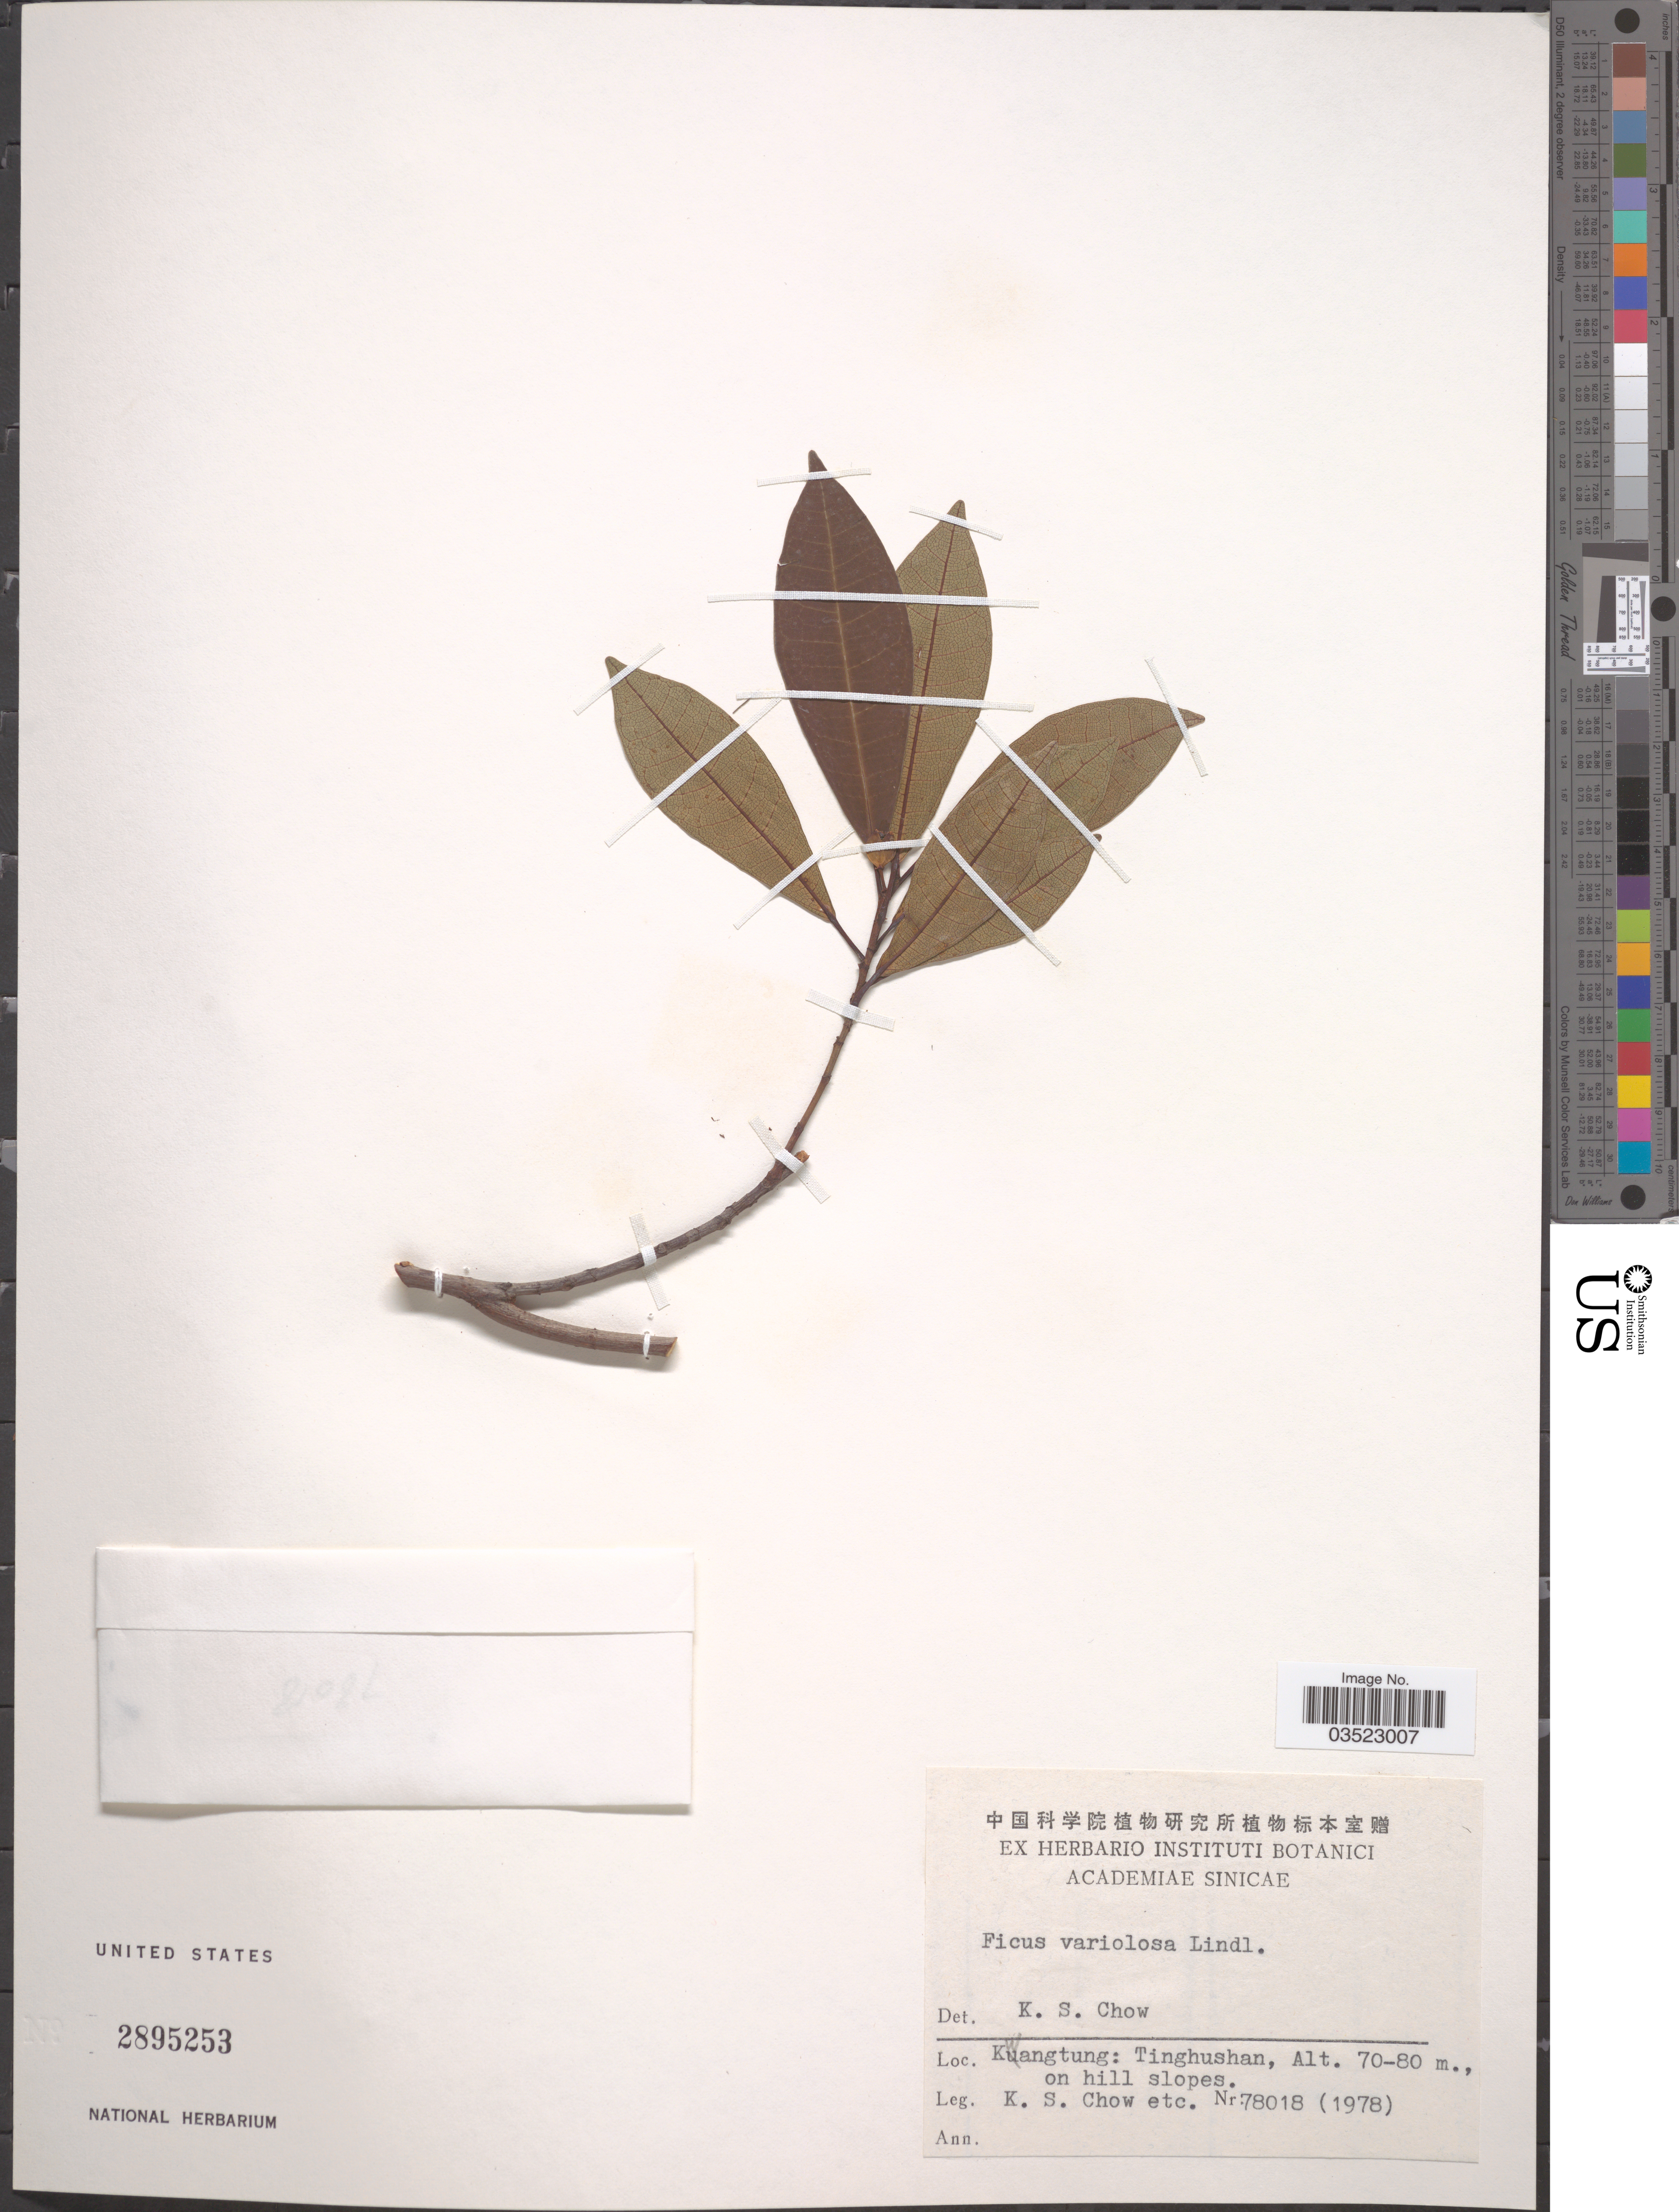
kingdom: Plantae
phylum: Tracheophyta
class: Magnoliopsida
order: Rosales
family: Moraceae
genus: Ficus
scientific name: Ficus variolosa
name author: Lindl. ex Benth.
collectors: K. S. Chow & et al.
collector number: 78018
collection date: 1978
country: China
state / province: Guangdong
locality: Kwangtung: Tinghushan.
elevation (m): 70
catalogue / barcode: US 2895253